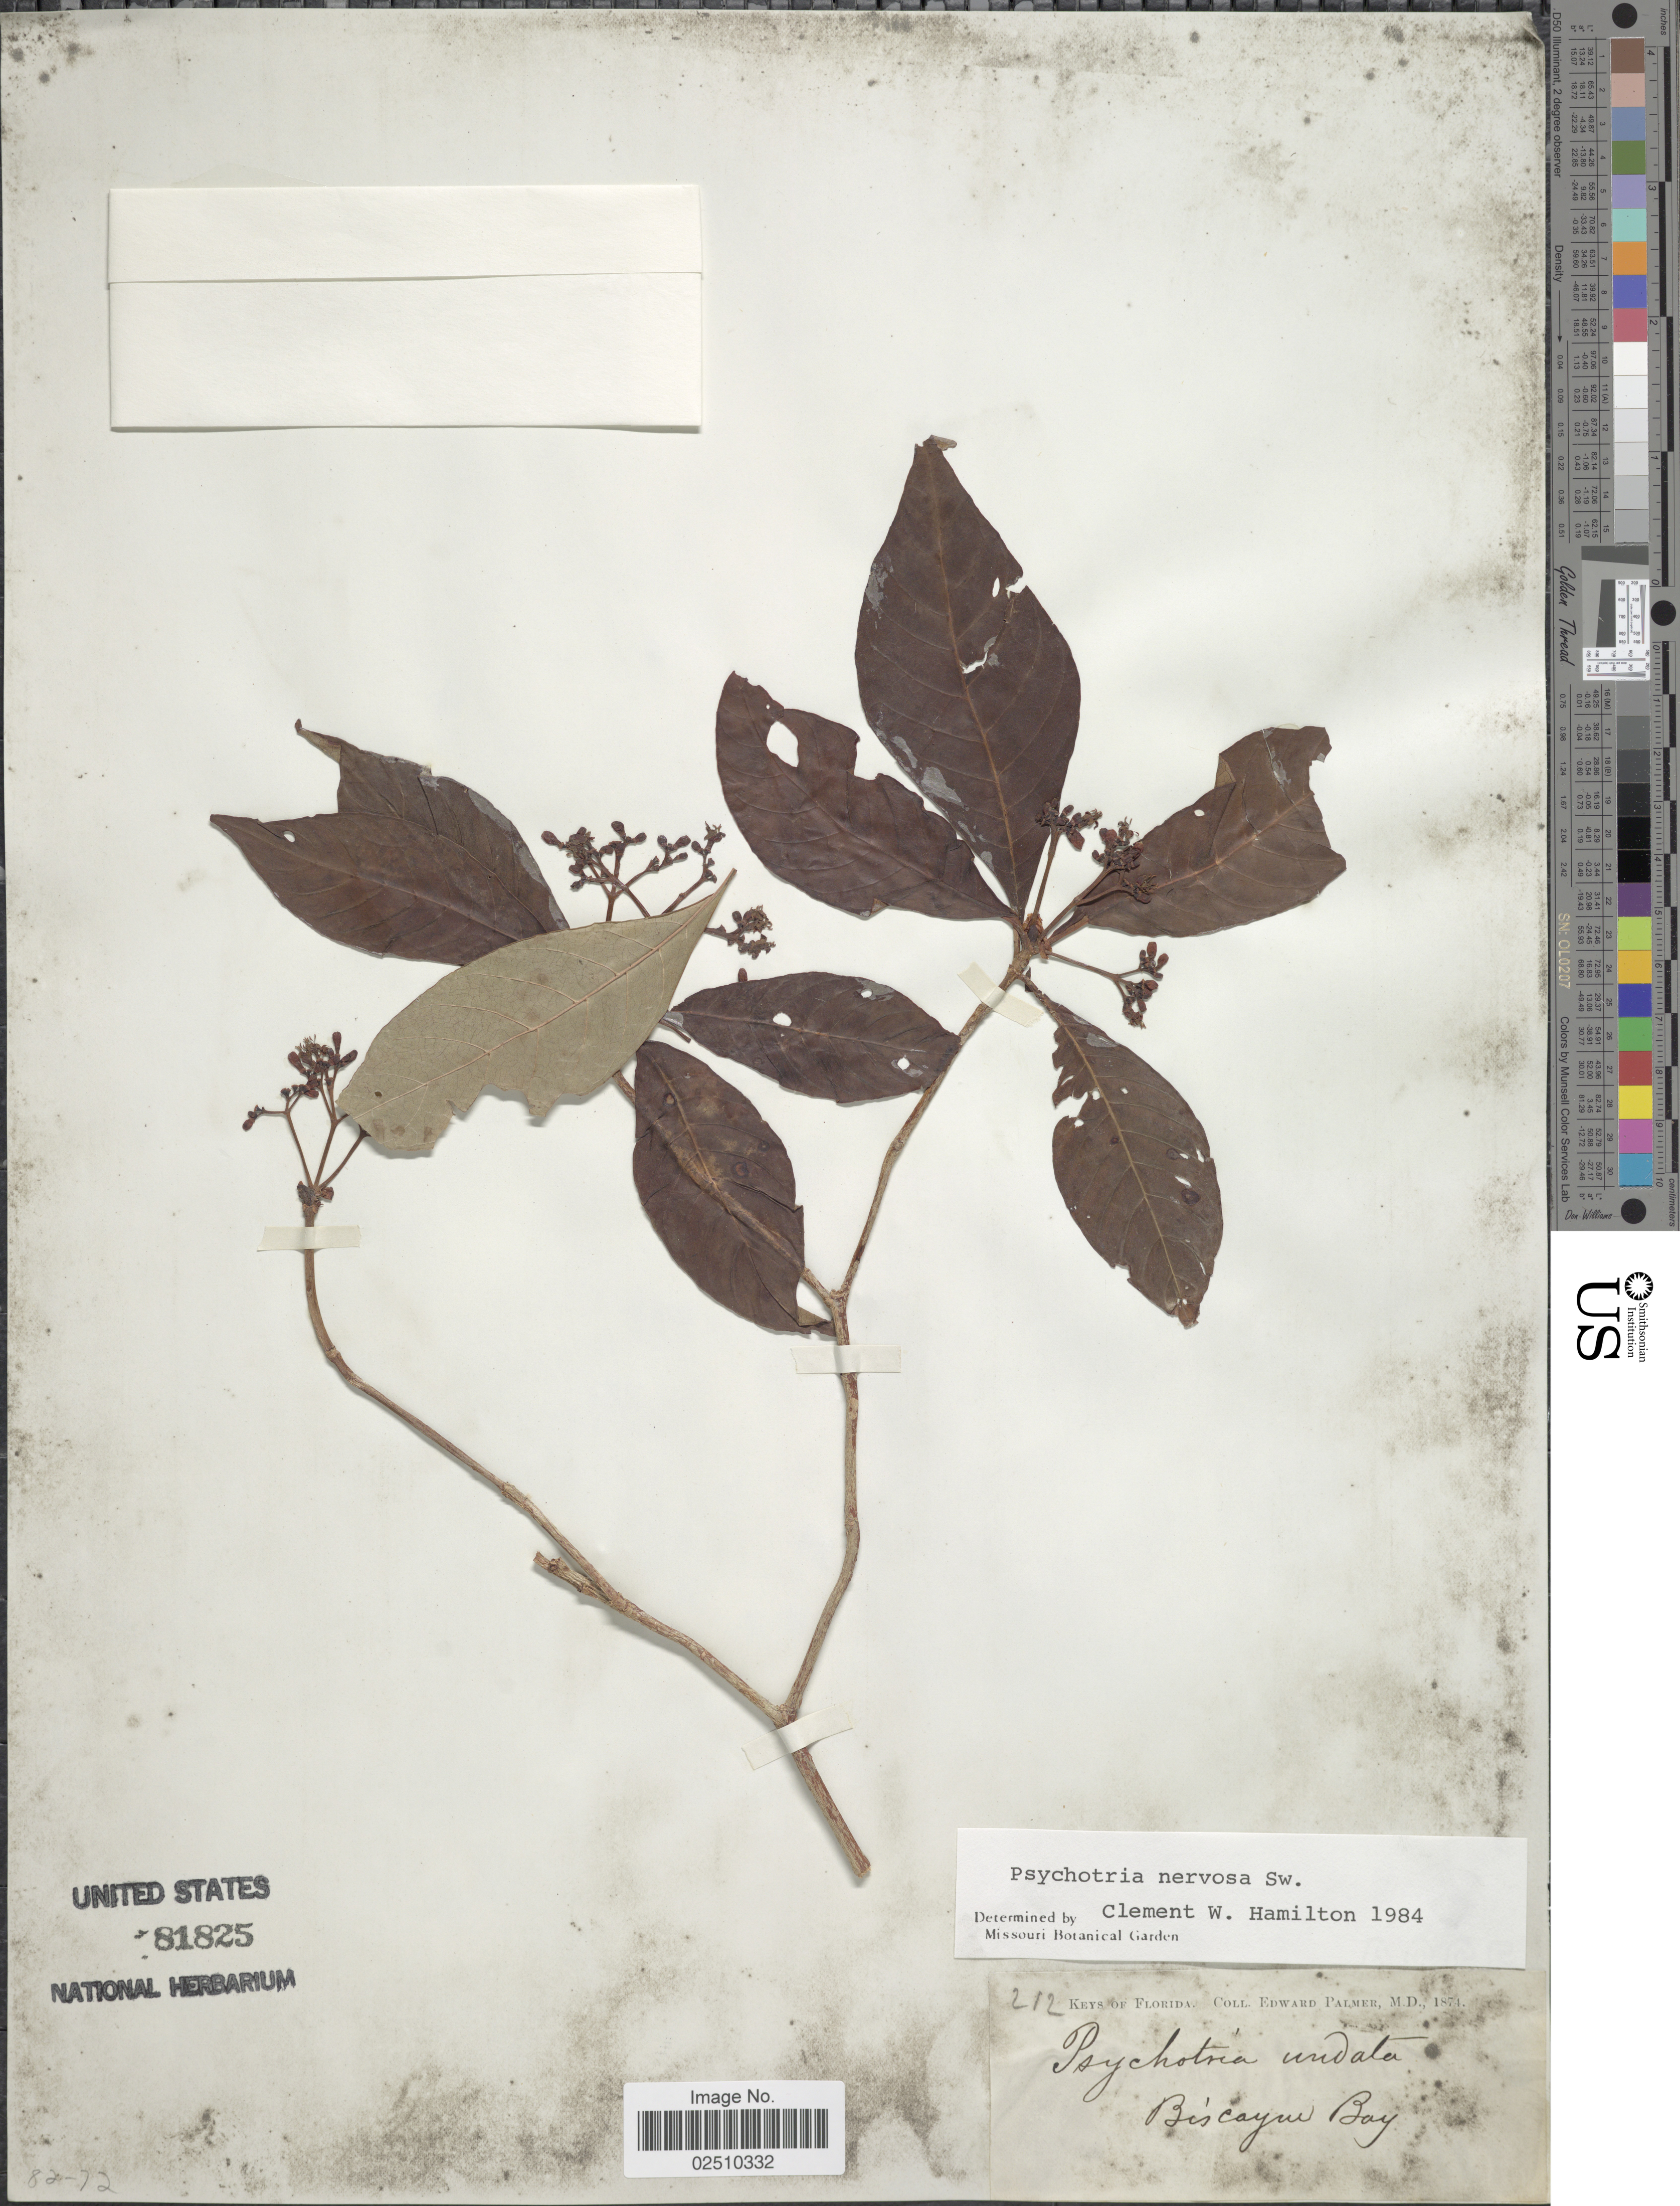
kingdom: Plantae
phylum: Tracheophyta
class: Magnoliopsida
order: Gentianales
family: Rubiaceae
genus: Psychotria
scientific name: Psychotria nervosa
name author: Sw.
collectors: E. Palmer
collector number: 212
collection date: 1874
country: United States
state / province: Florida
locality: Keys of Florida. Biscayne Bay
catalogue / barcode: US 81825